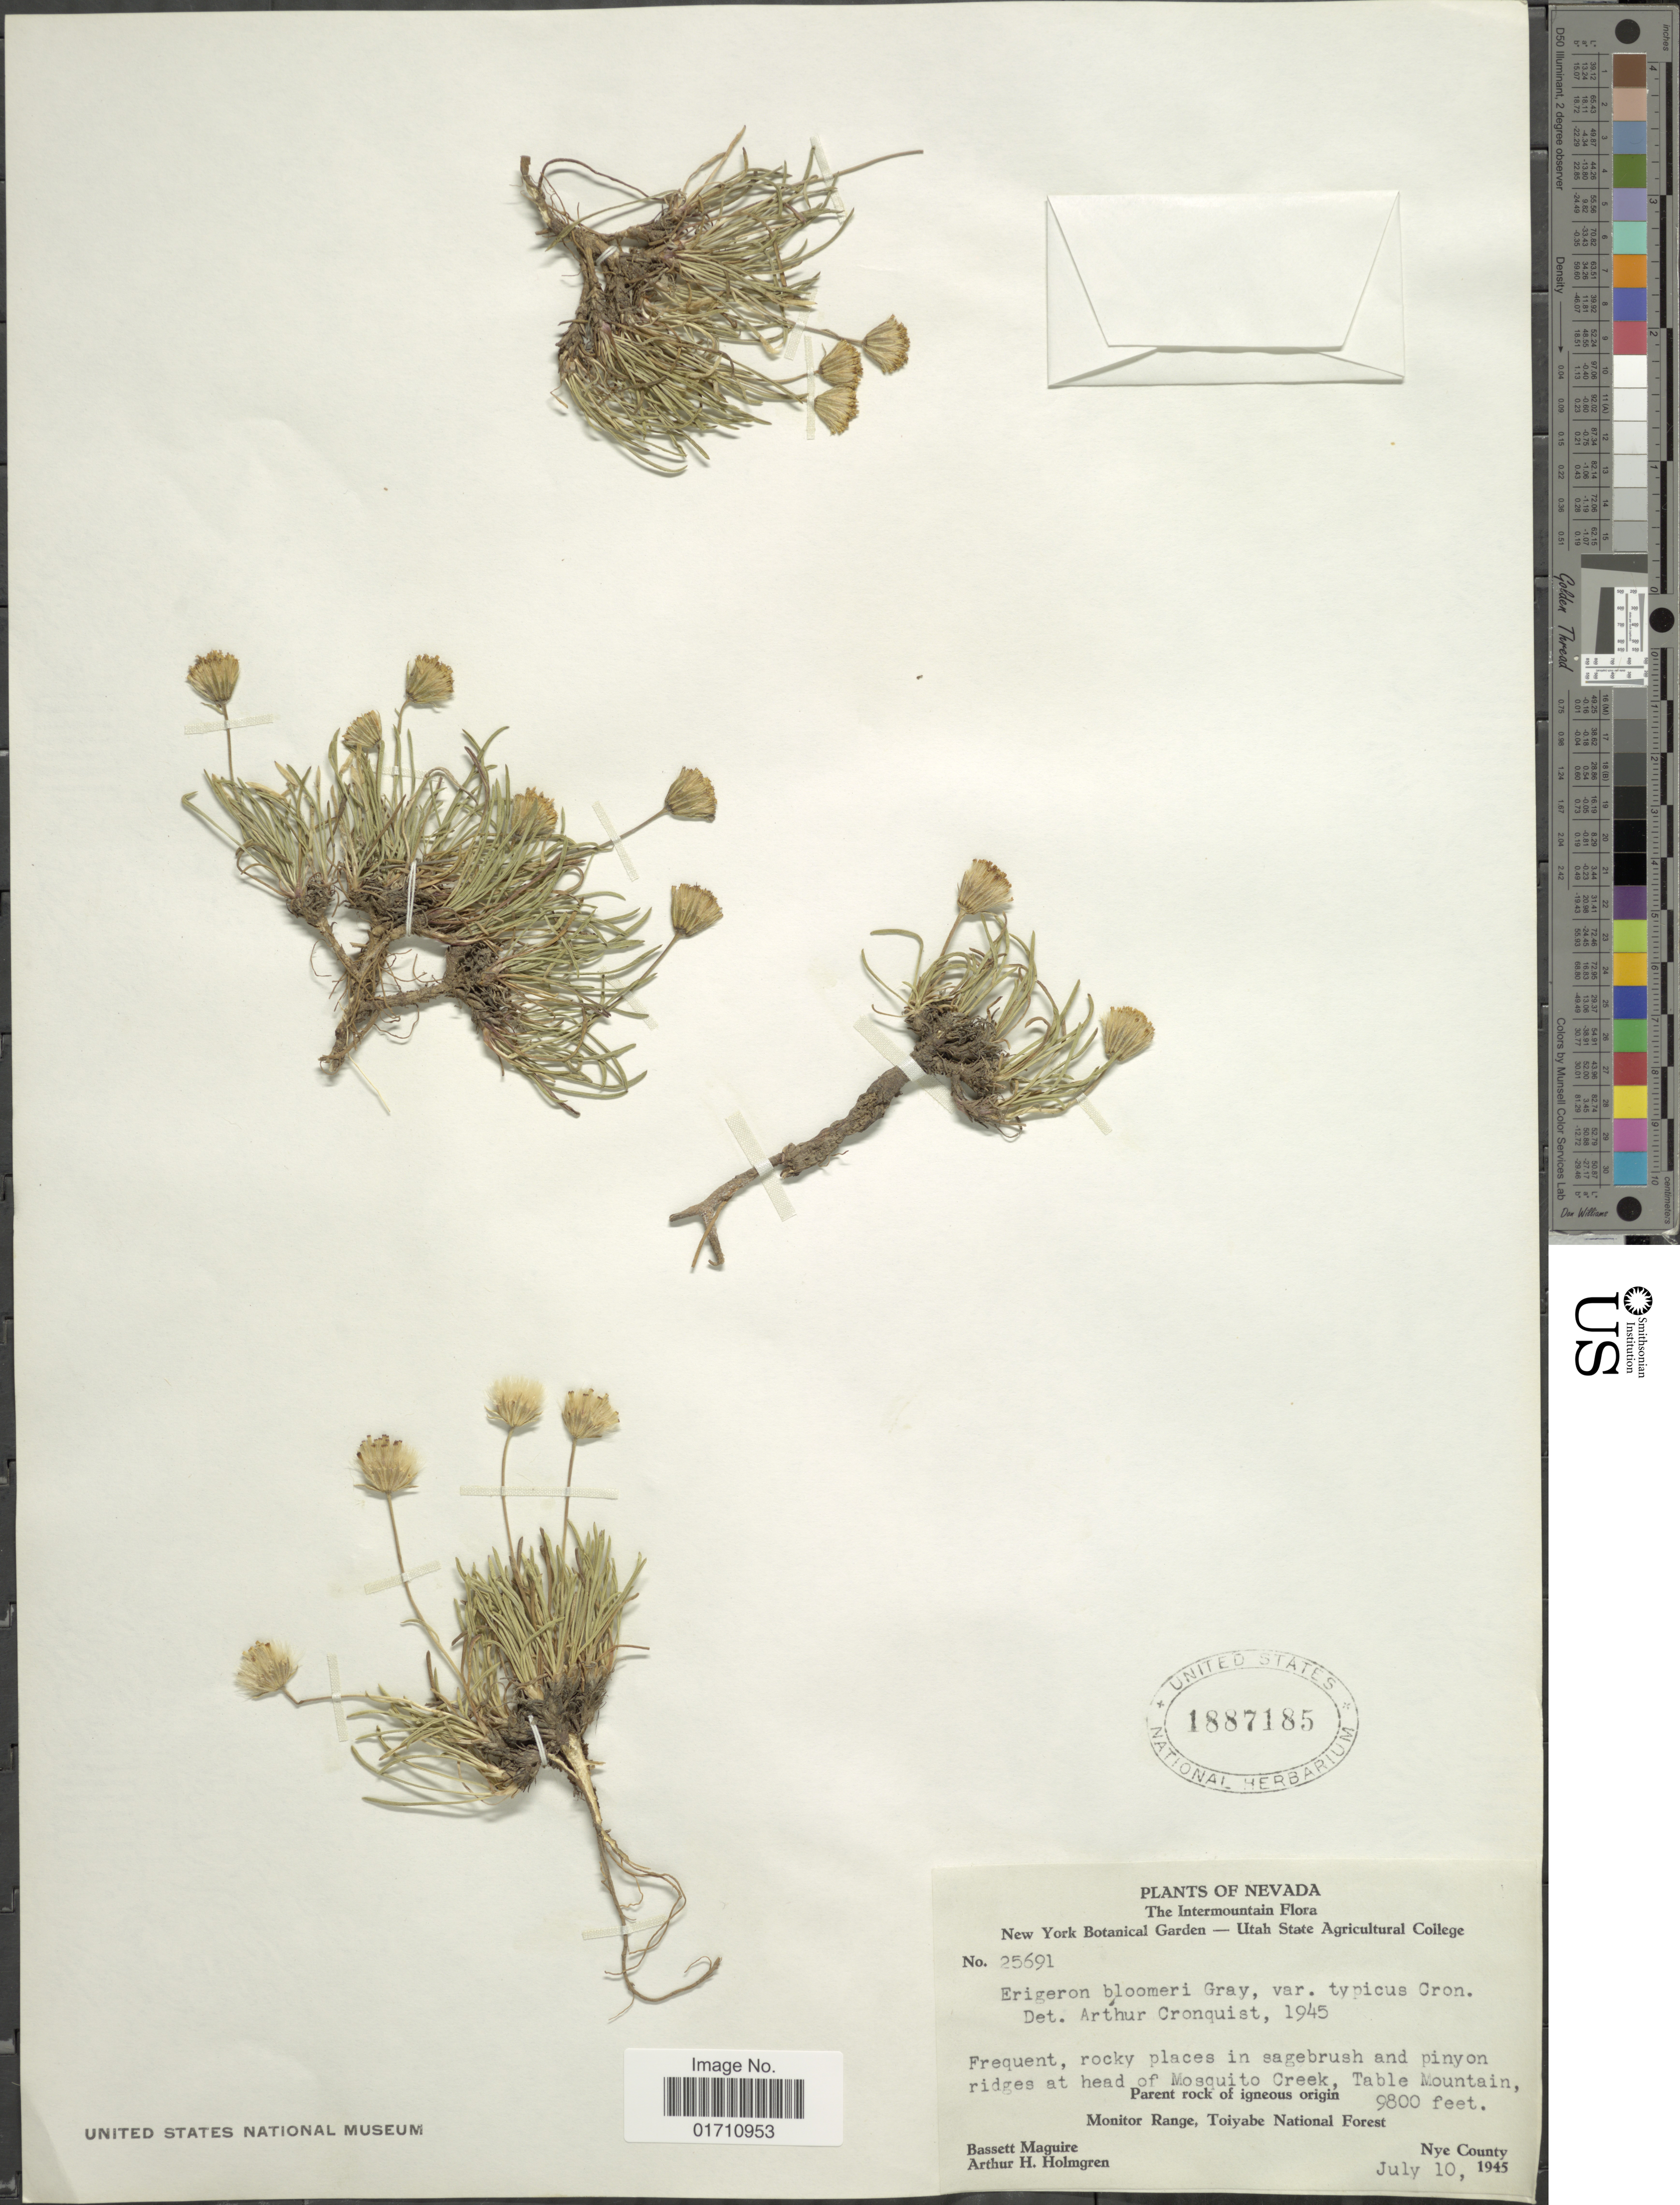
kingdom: Plantae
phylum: Tracheophyta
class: Magnoliopsida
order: Asterales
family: Asteraceae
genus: Erigeron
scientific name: Erigeron bloomeri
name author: A. Gray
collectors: B. Maguire & A. H. Holmgren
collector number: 25691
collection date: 1945-07-10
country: United States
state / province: Nevada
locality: The Intermountain, Frequent, rocky places in sagebrush and pinyon ridges at head of Mosquito Creek, Table Mountain, Parent rock of igneous origin, Monitor Range, Toiyabe National Forest, Nye Forest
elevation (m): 2987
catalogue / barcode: US 1887185